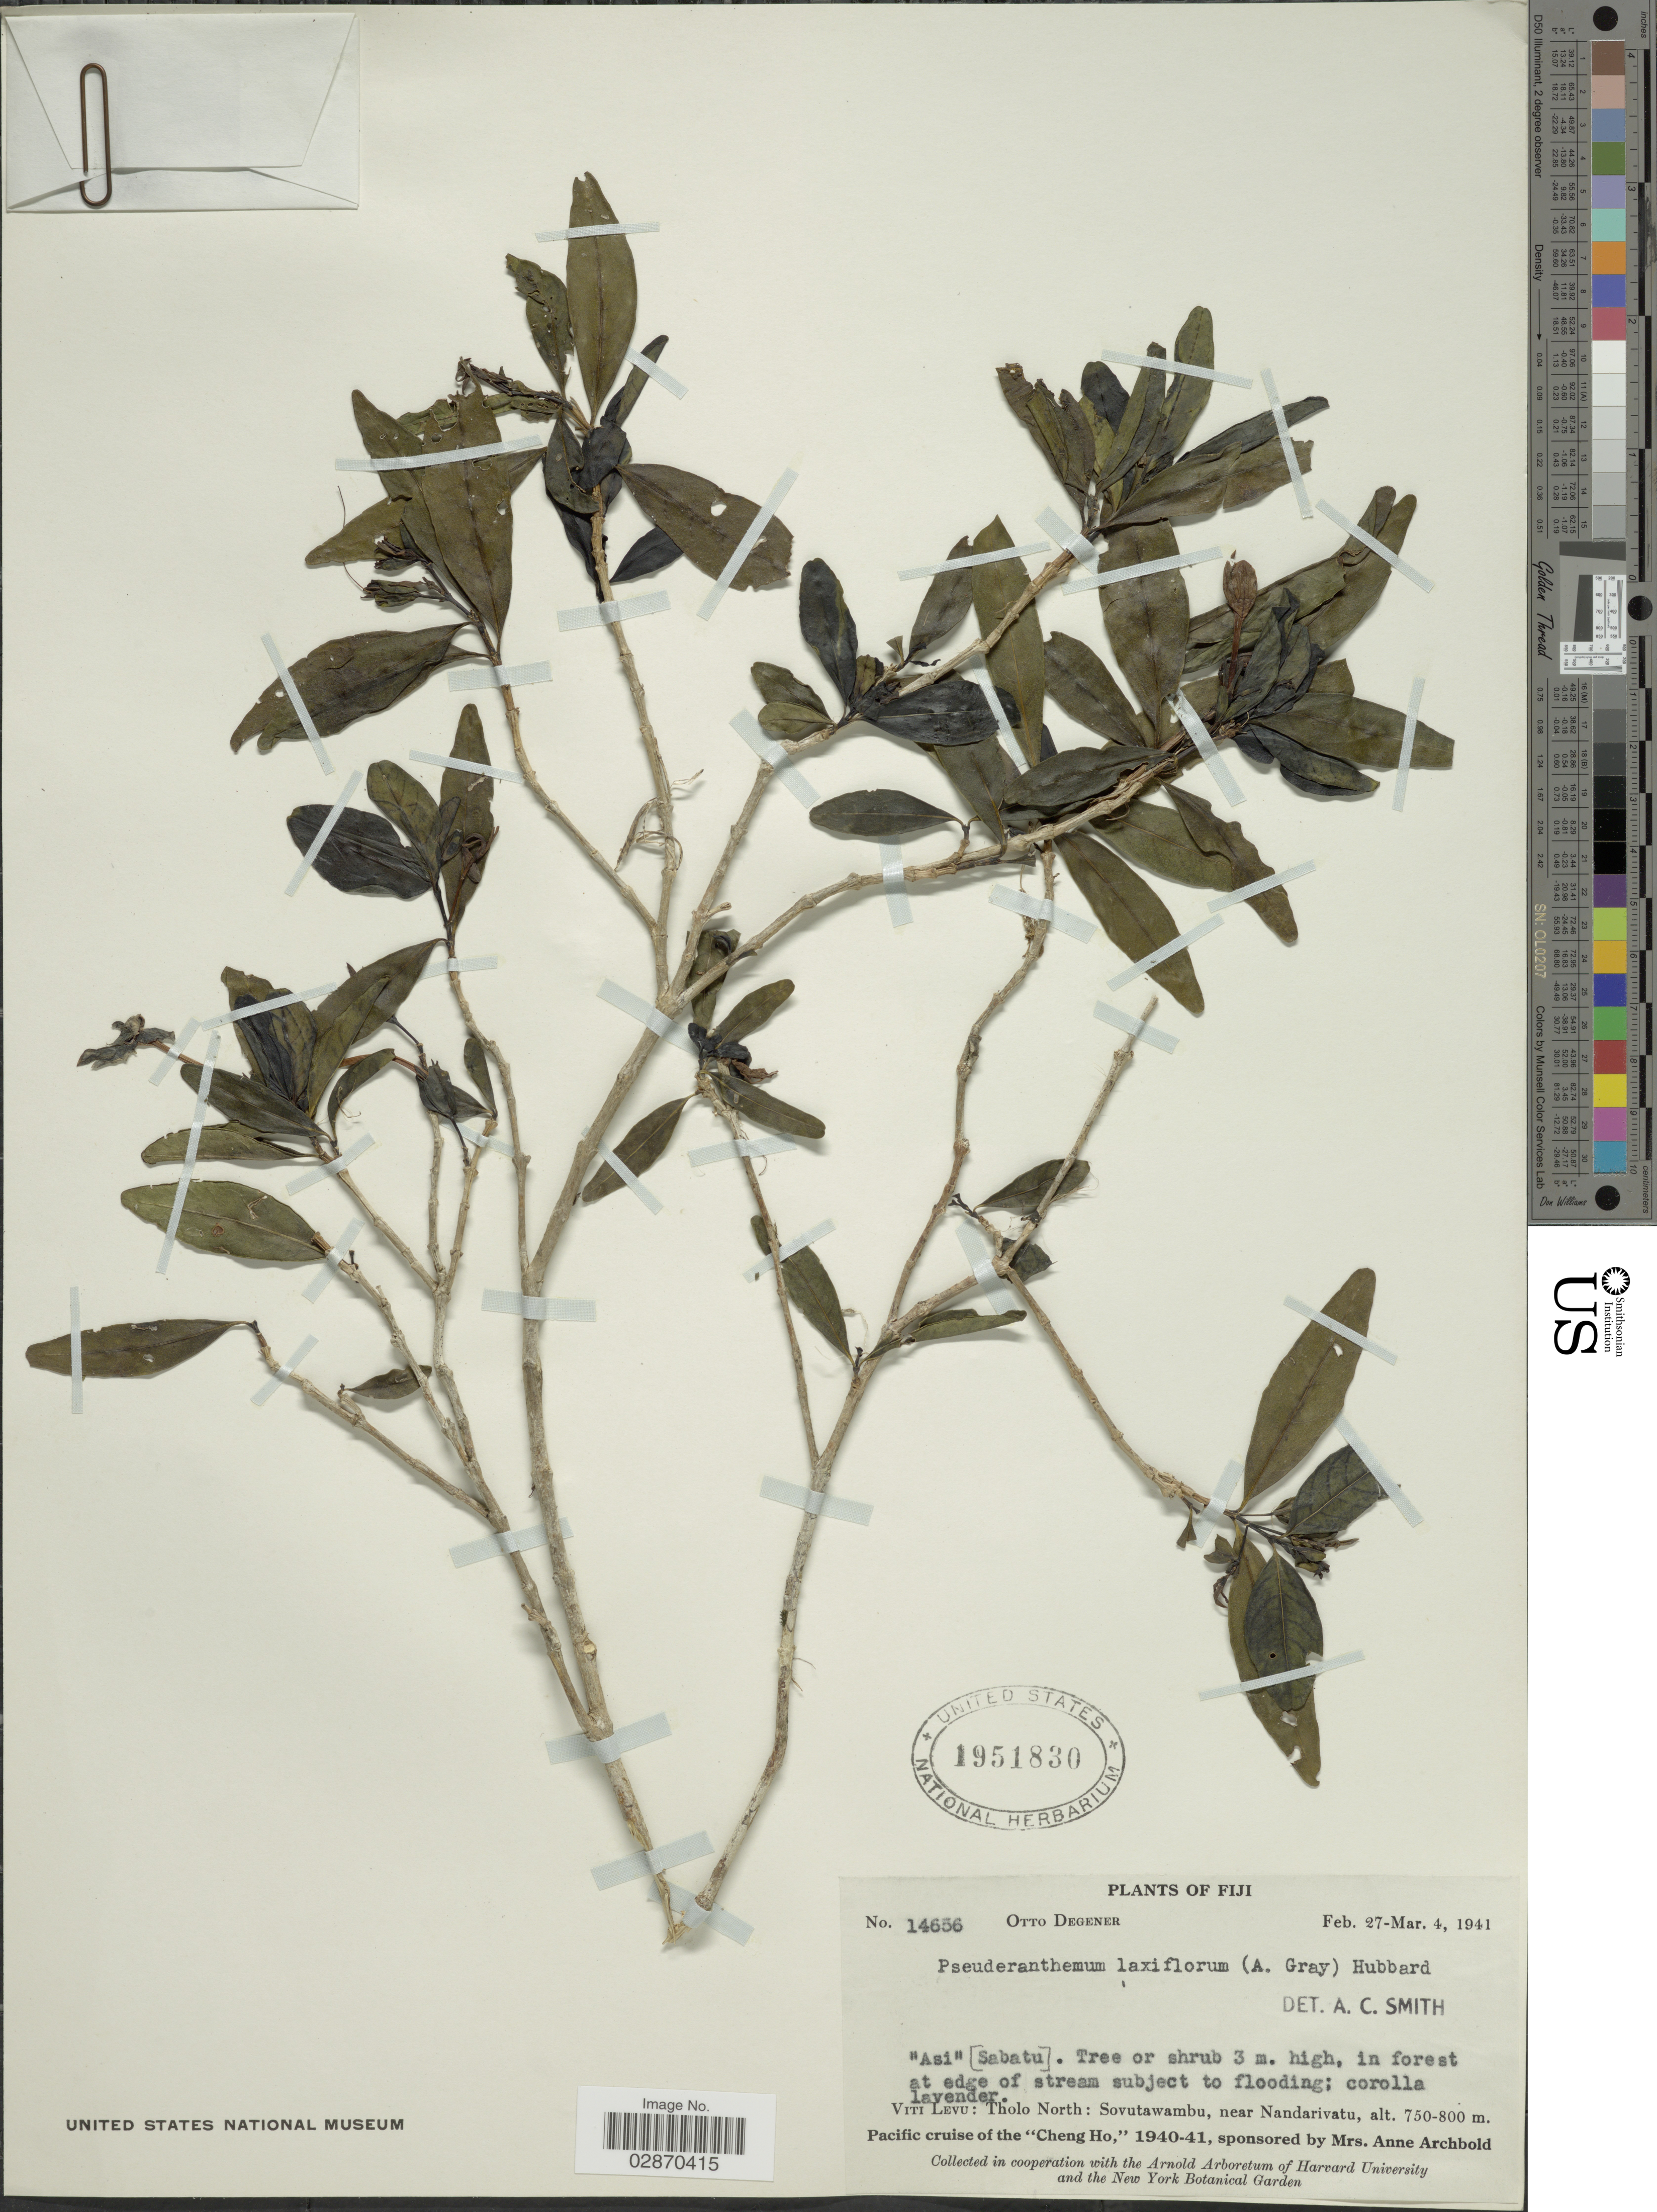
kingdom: Plantae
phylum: Tracheophyta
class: Magnoliopsida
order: Lamiales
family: Acanthaceae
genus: Pseuderanthemum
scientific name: Pseuderanthemum laxiflorum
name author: (A. Gray)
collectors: O. Degener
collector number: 14656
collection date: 1941-02-27/1941-03-04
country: Fiji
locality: Viti Levu: Tholo North: Sovutawambu, near Nandarivatu.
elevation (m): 750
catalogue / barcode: US 1951830